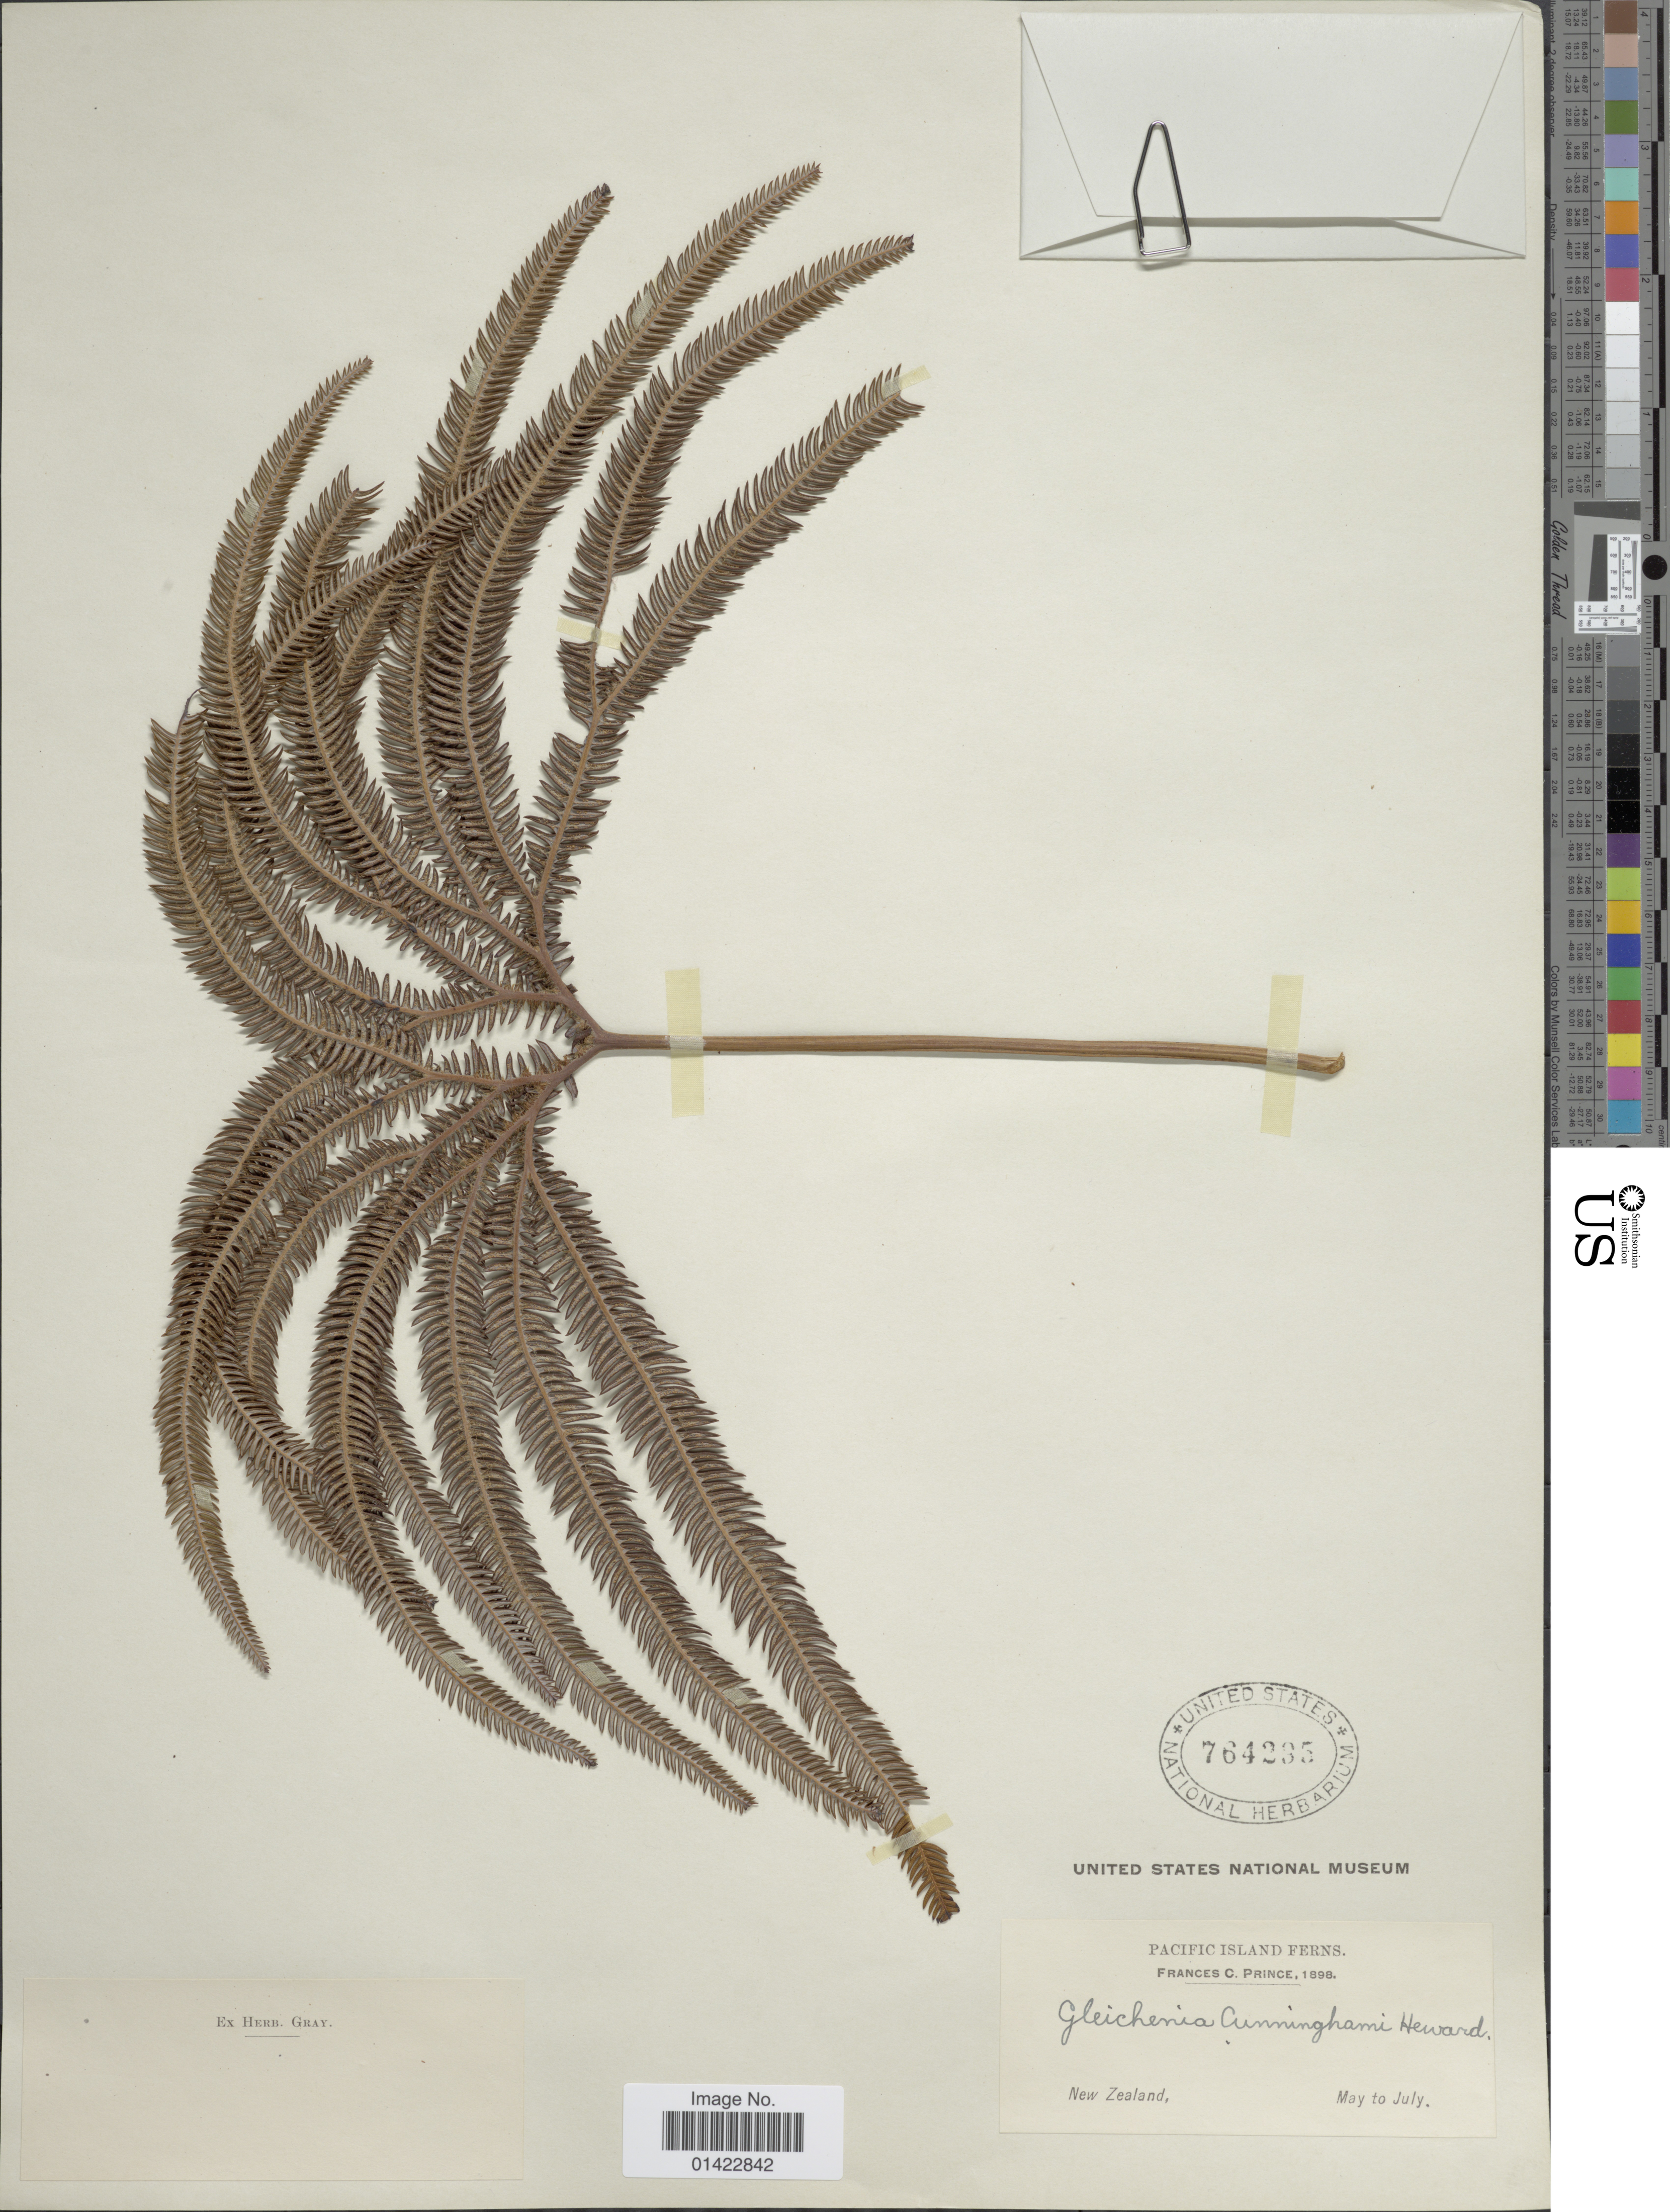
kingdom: Plantae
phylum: Tracheophyta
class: Polypodiopsida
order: Gleicheniales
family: Gleicheniaceae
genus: Sticherus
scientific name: Sticherus cunninghamii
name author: (Heward ex Hook.) Ching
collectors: F. Prince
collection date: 1898-05/1898-07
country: New Zealand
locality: Pacific Island.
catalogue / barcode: US 764235